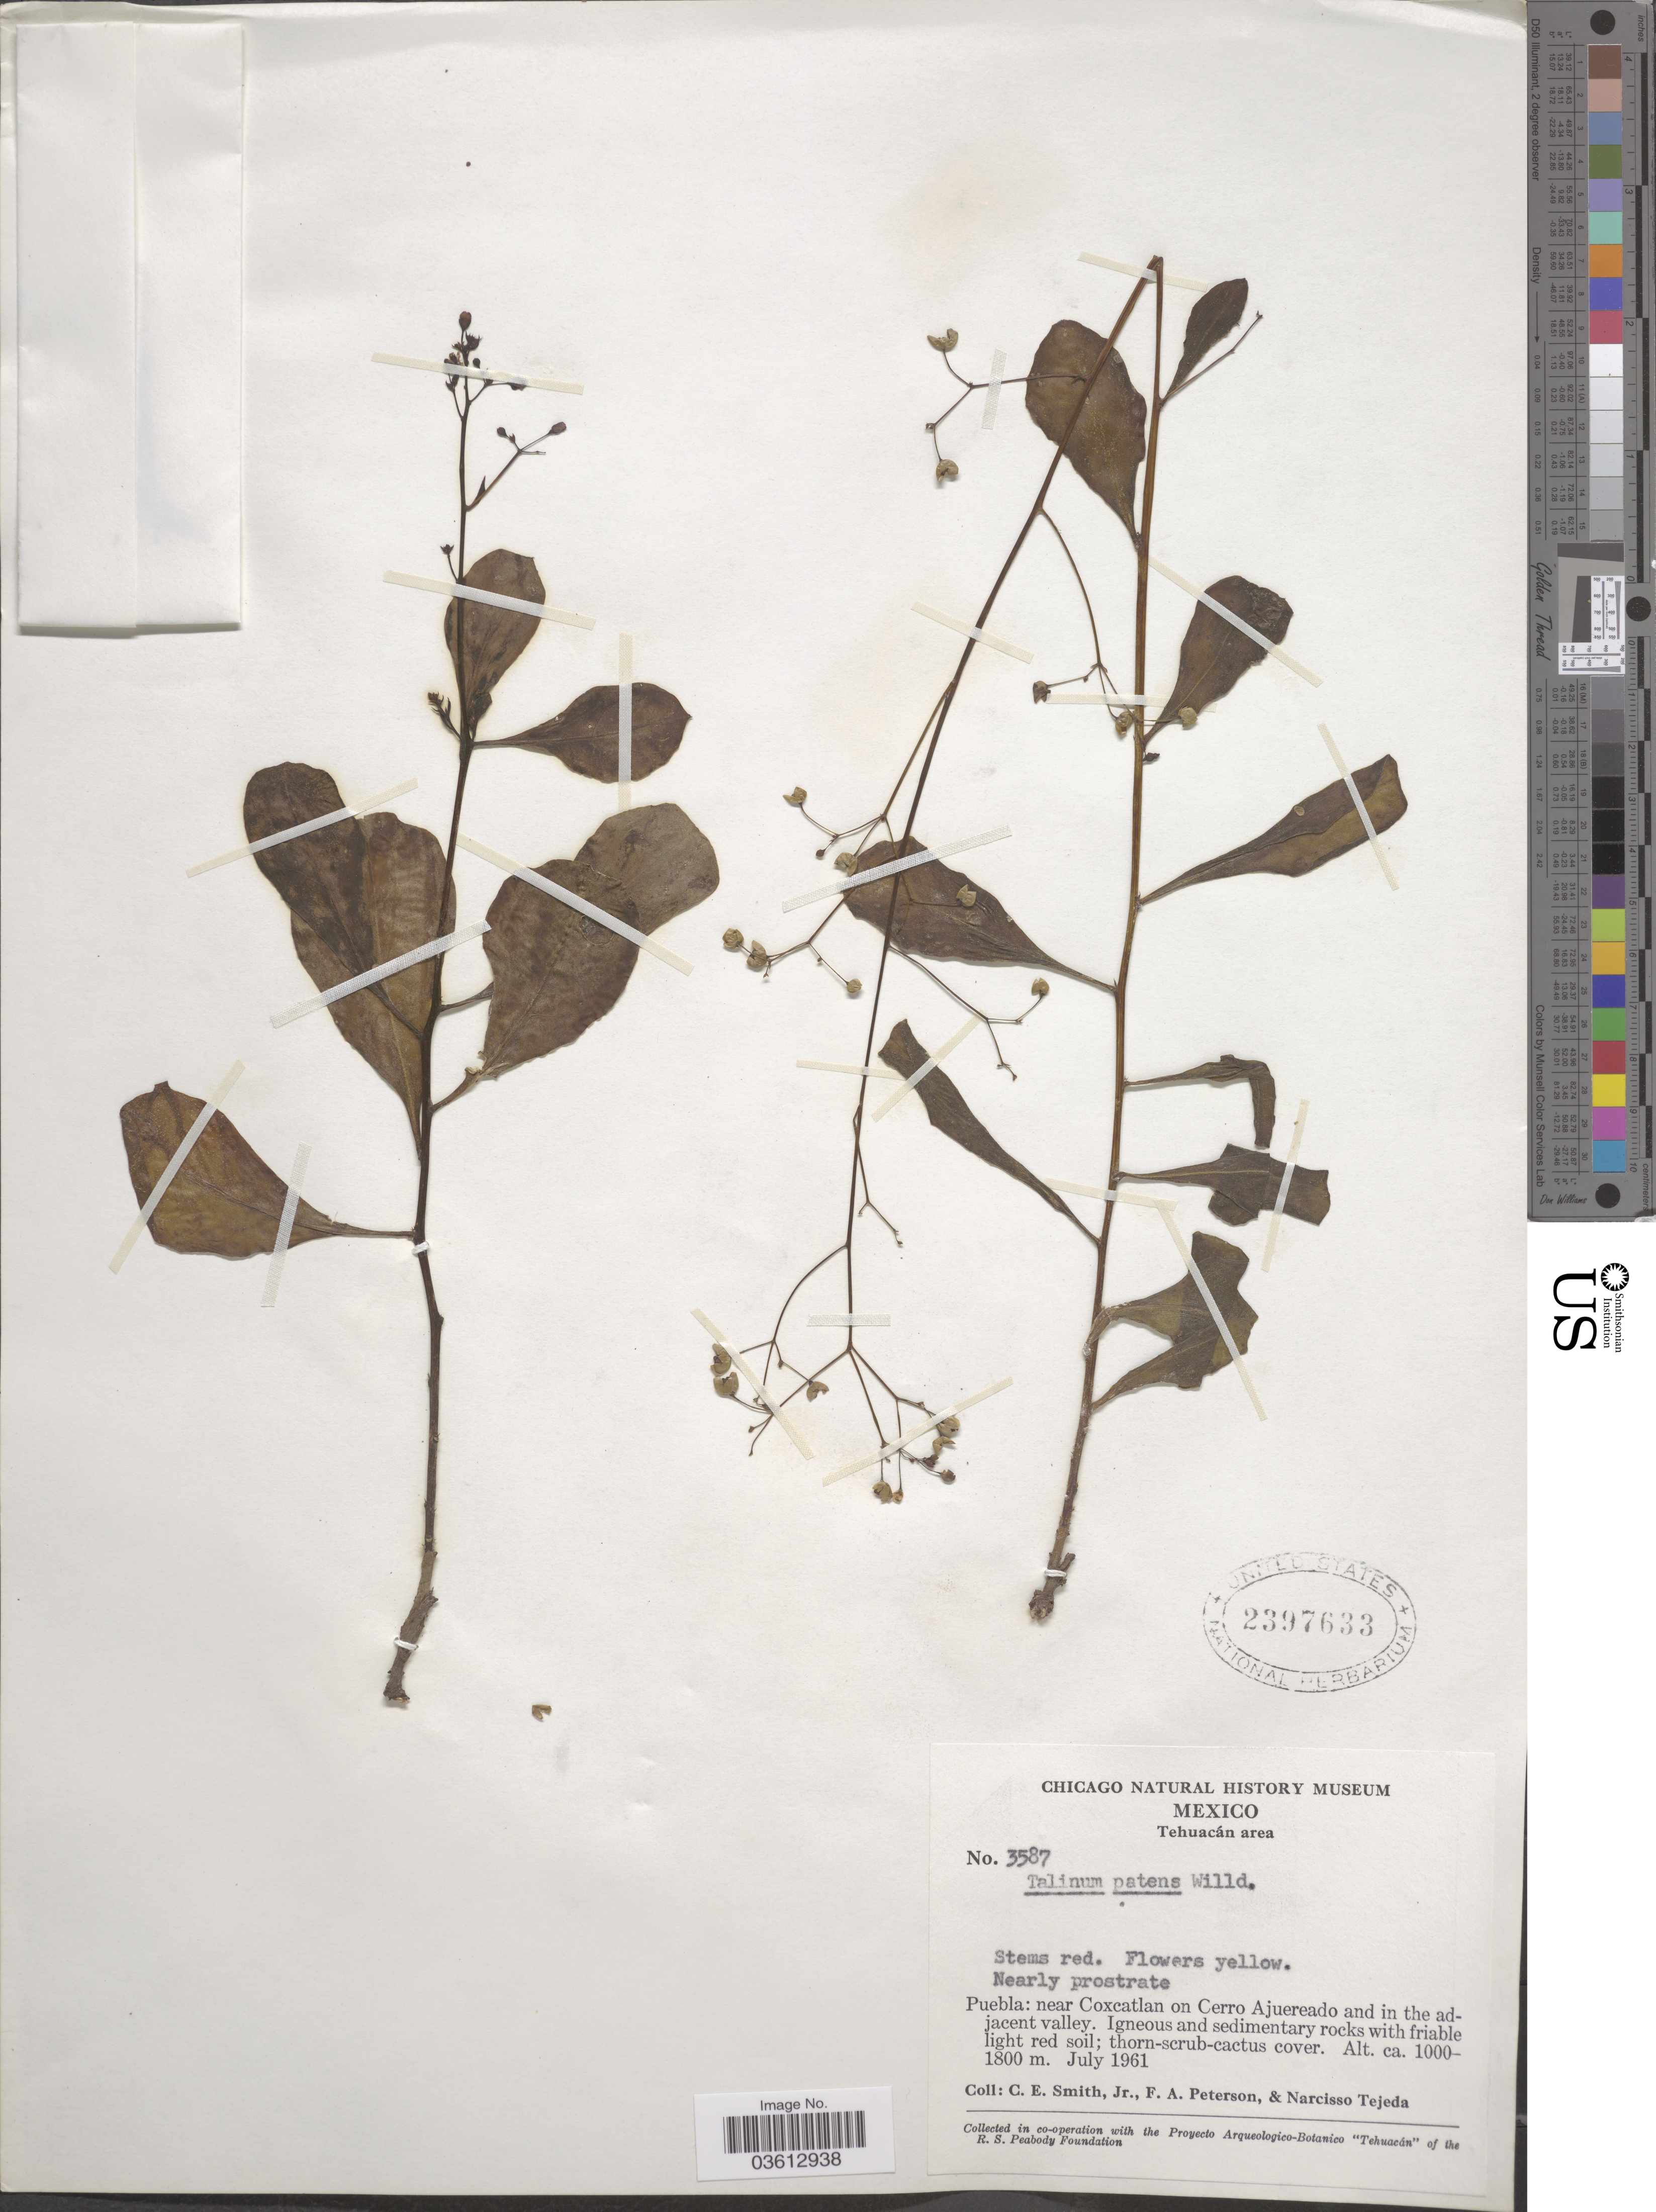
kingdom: Plantae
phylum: Tracheophyta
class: Magnoliopsida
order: Caryophyllales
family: Talinaceae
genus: Talinum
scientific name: Talinum paniculatum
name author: (Jacq.) Gaertn.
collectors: C. E. Smith Jr., F. A. Peterson & N. Tejeda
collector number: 3587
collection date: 1961-07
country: Mexico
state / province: Puebla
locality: Tehuacán area. Near Coxcatlan on Cerro Ajuereado and in the adjacent valley.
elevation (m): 1000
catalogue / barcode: US 2397633